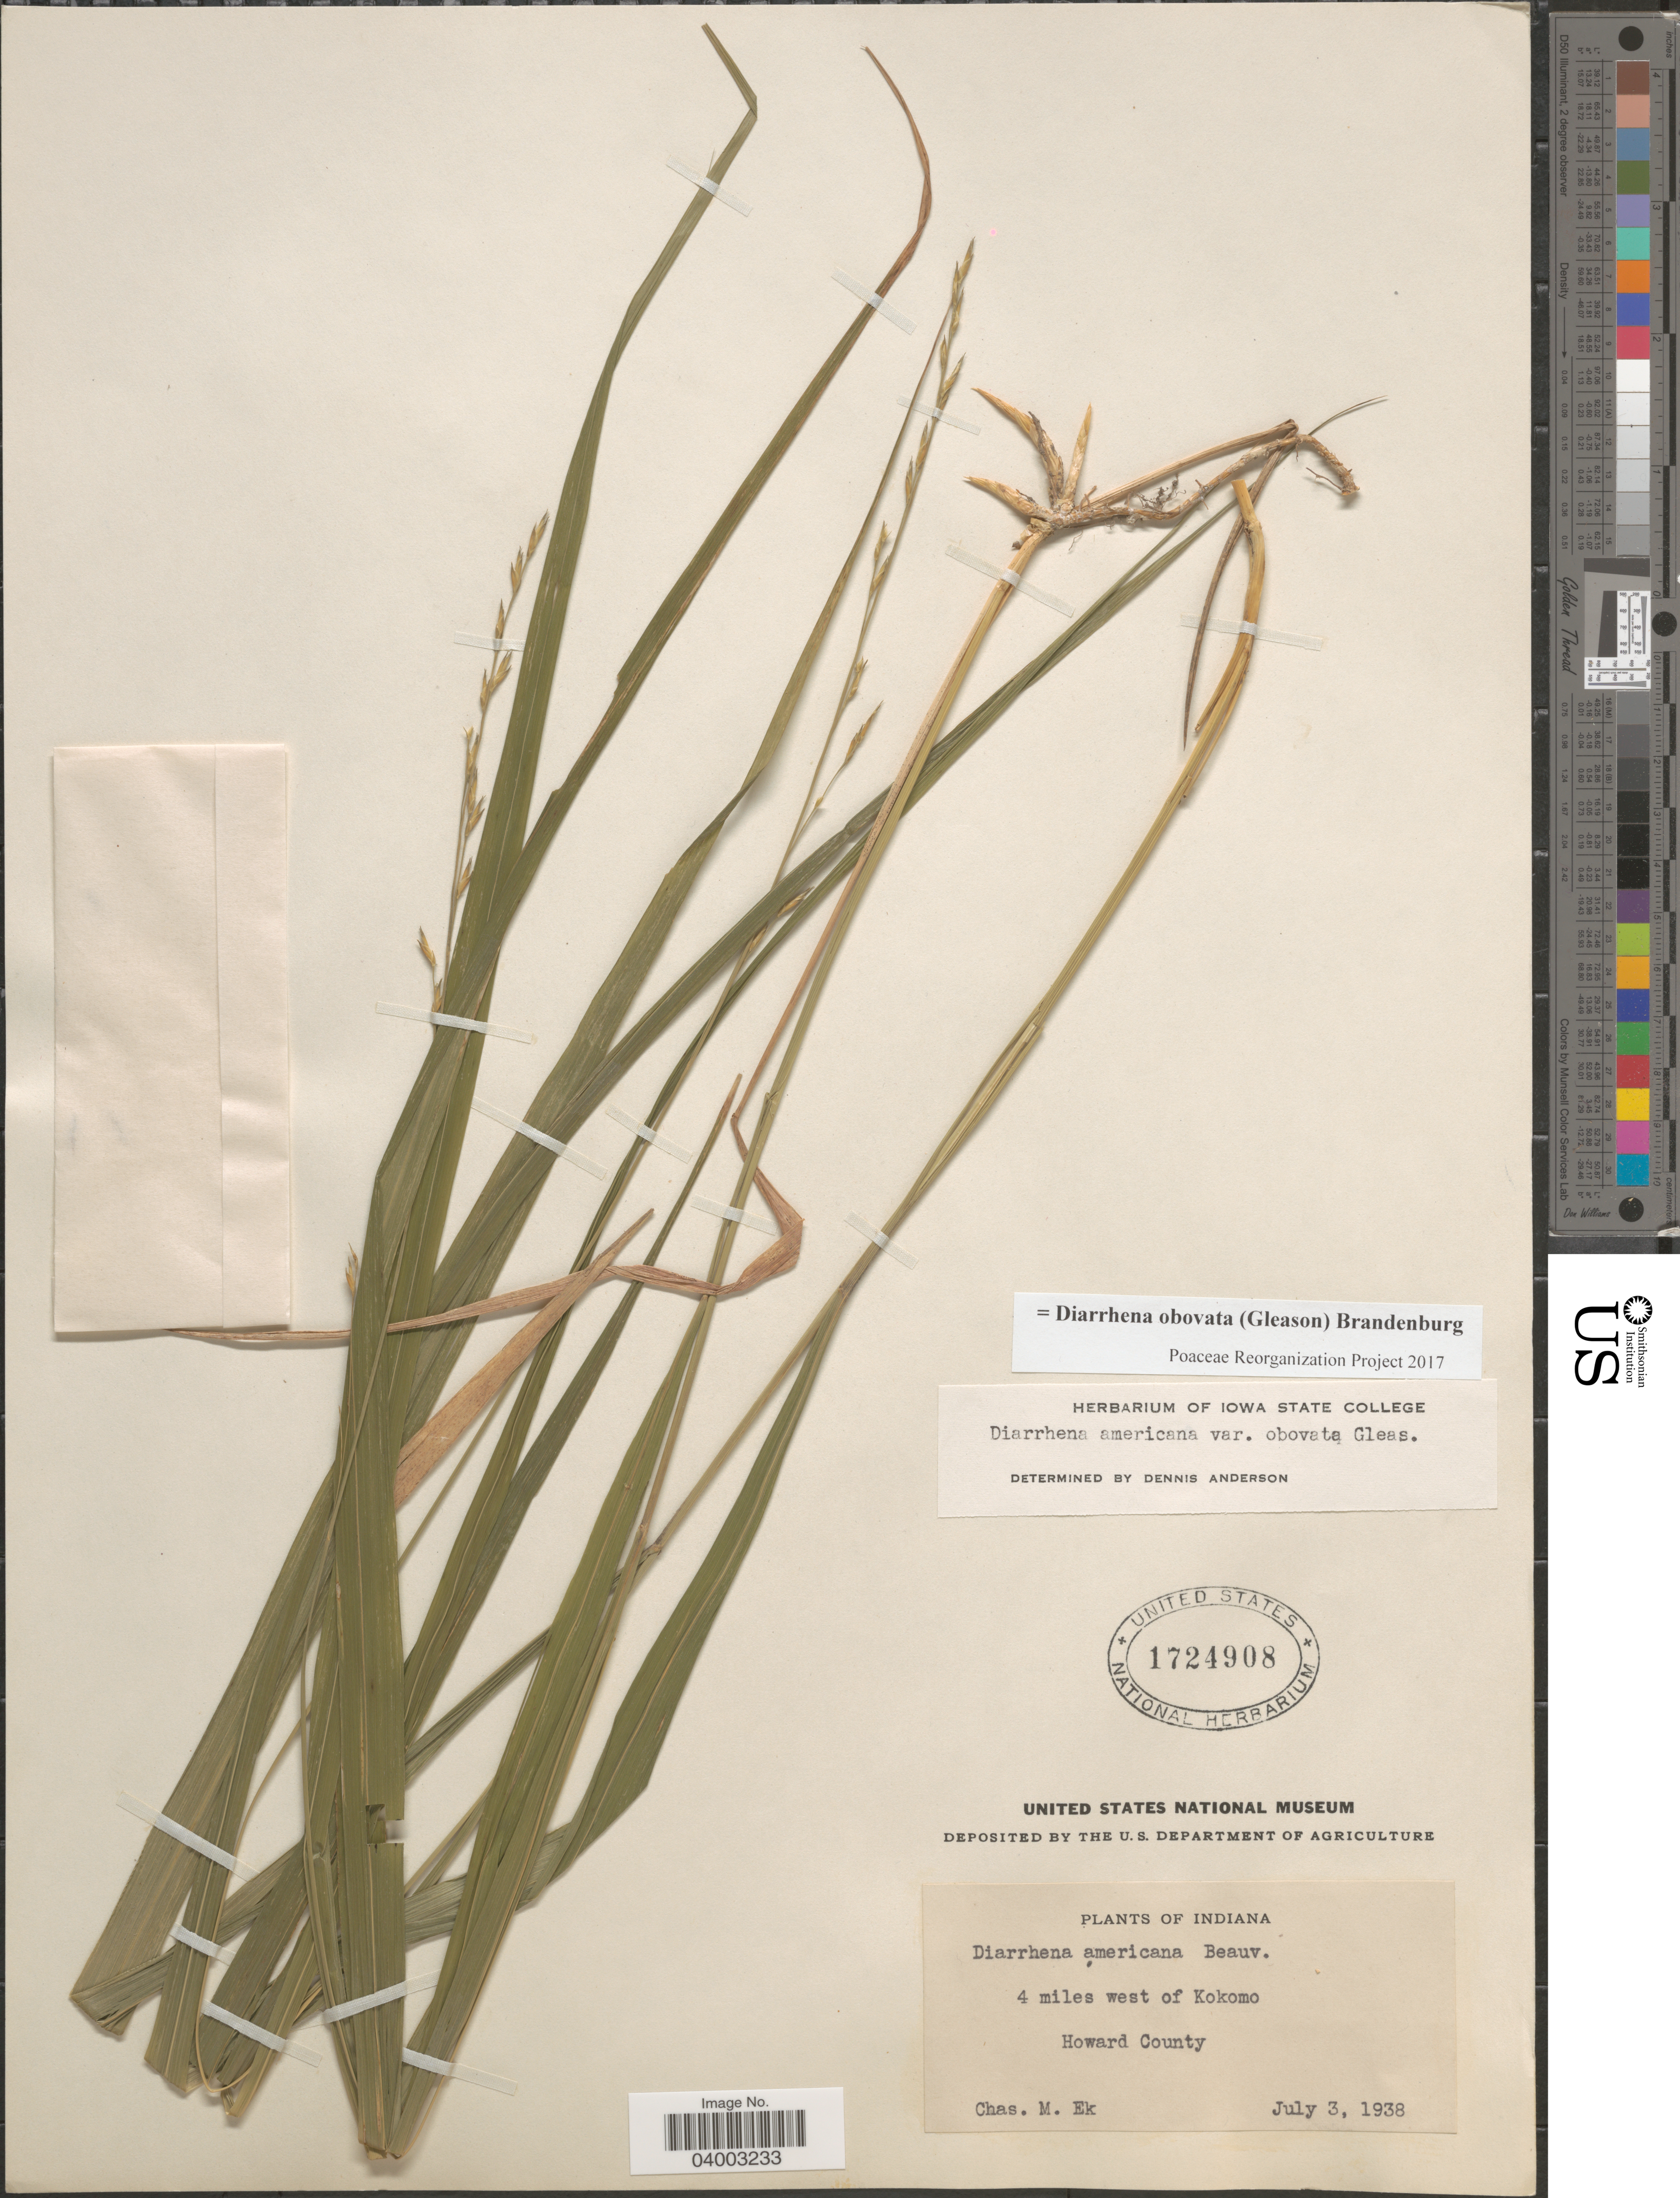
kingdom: Plantae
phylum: Tracheophyta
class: Liliopsida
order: Poales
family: Poaceae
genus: Diarrhena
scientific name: Diarrhena obovata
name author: (Gleason) Brandenburg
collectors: C. Ek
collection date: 1938-07-03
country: United States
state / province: Indiana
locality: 4 miles west of Kokomo. Howard County.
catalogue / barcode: US 1724908